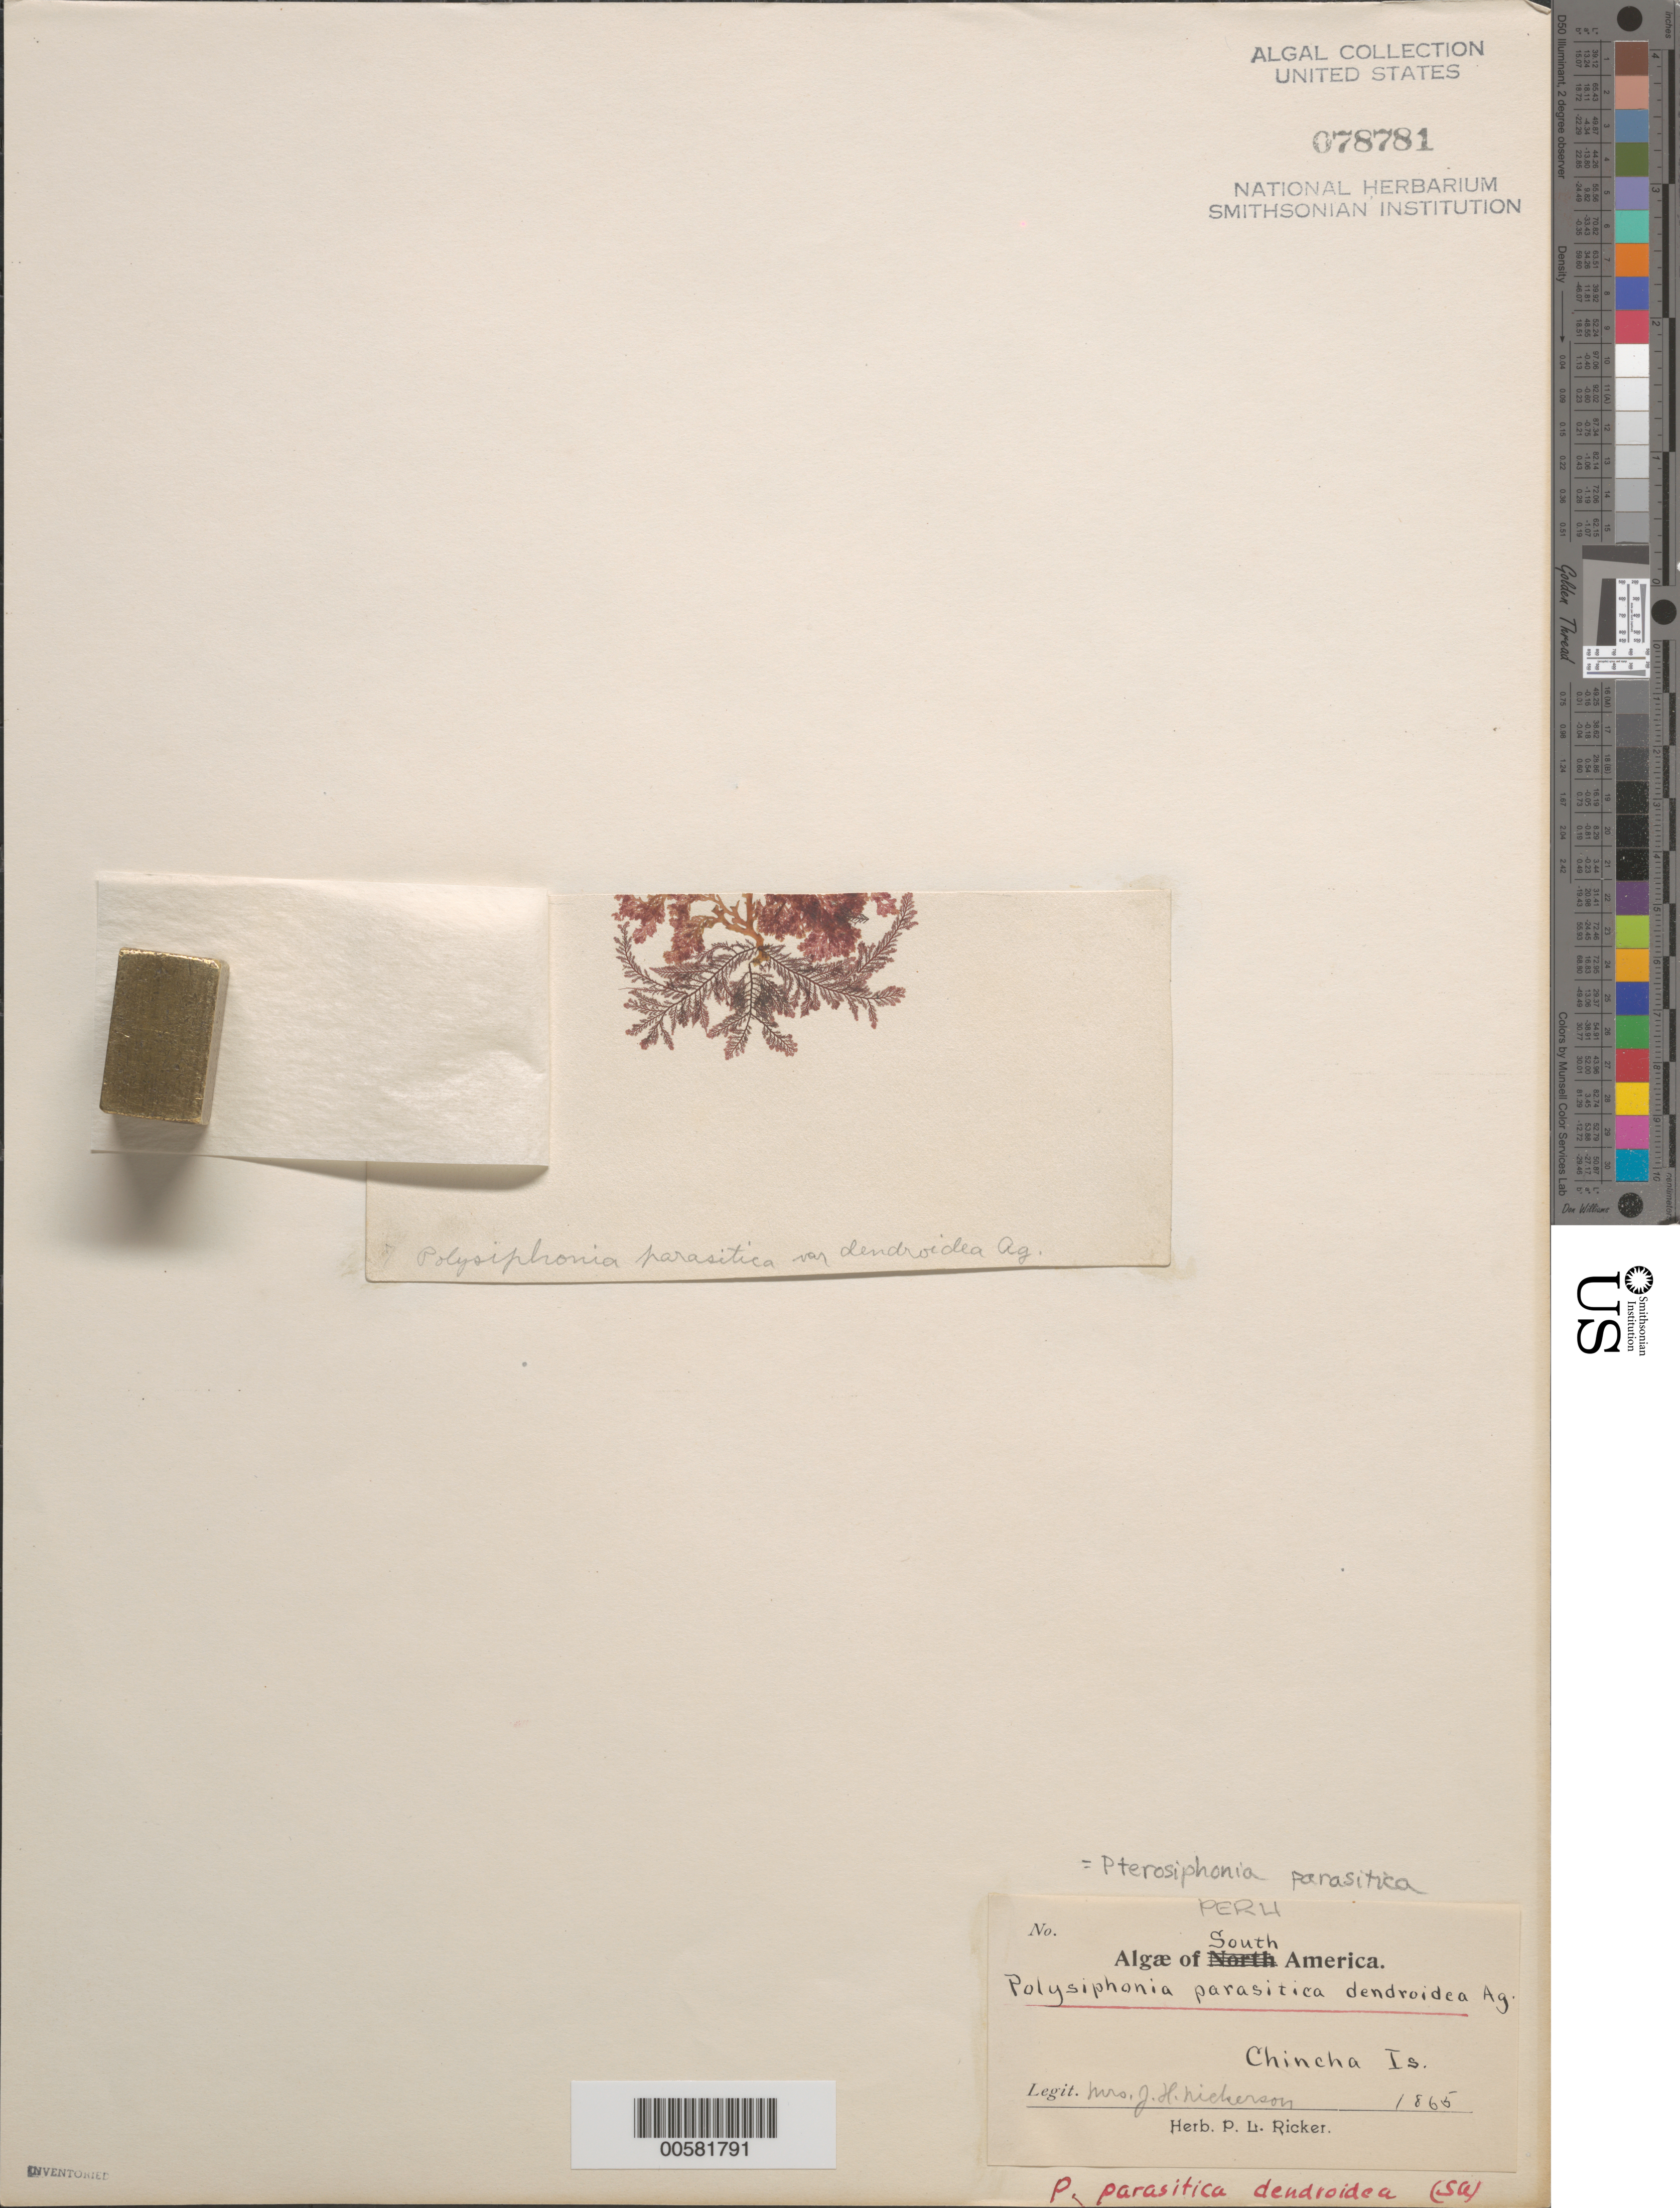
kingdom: Plantae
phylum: Rhodophyta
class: Florideophyceae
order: Ceramiales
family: Rhodomelaceae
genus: Deltalsia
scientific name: Deltalsia parasitica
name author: (Hudson) Diaz-Tapia & Rodríguez-Buján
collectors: M. Nickerson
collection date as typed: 1865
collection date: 1865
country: Peru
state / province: Ica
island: Islas de Chincha (Chincha Islands)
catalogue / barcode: US 78781